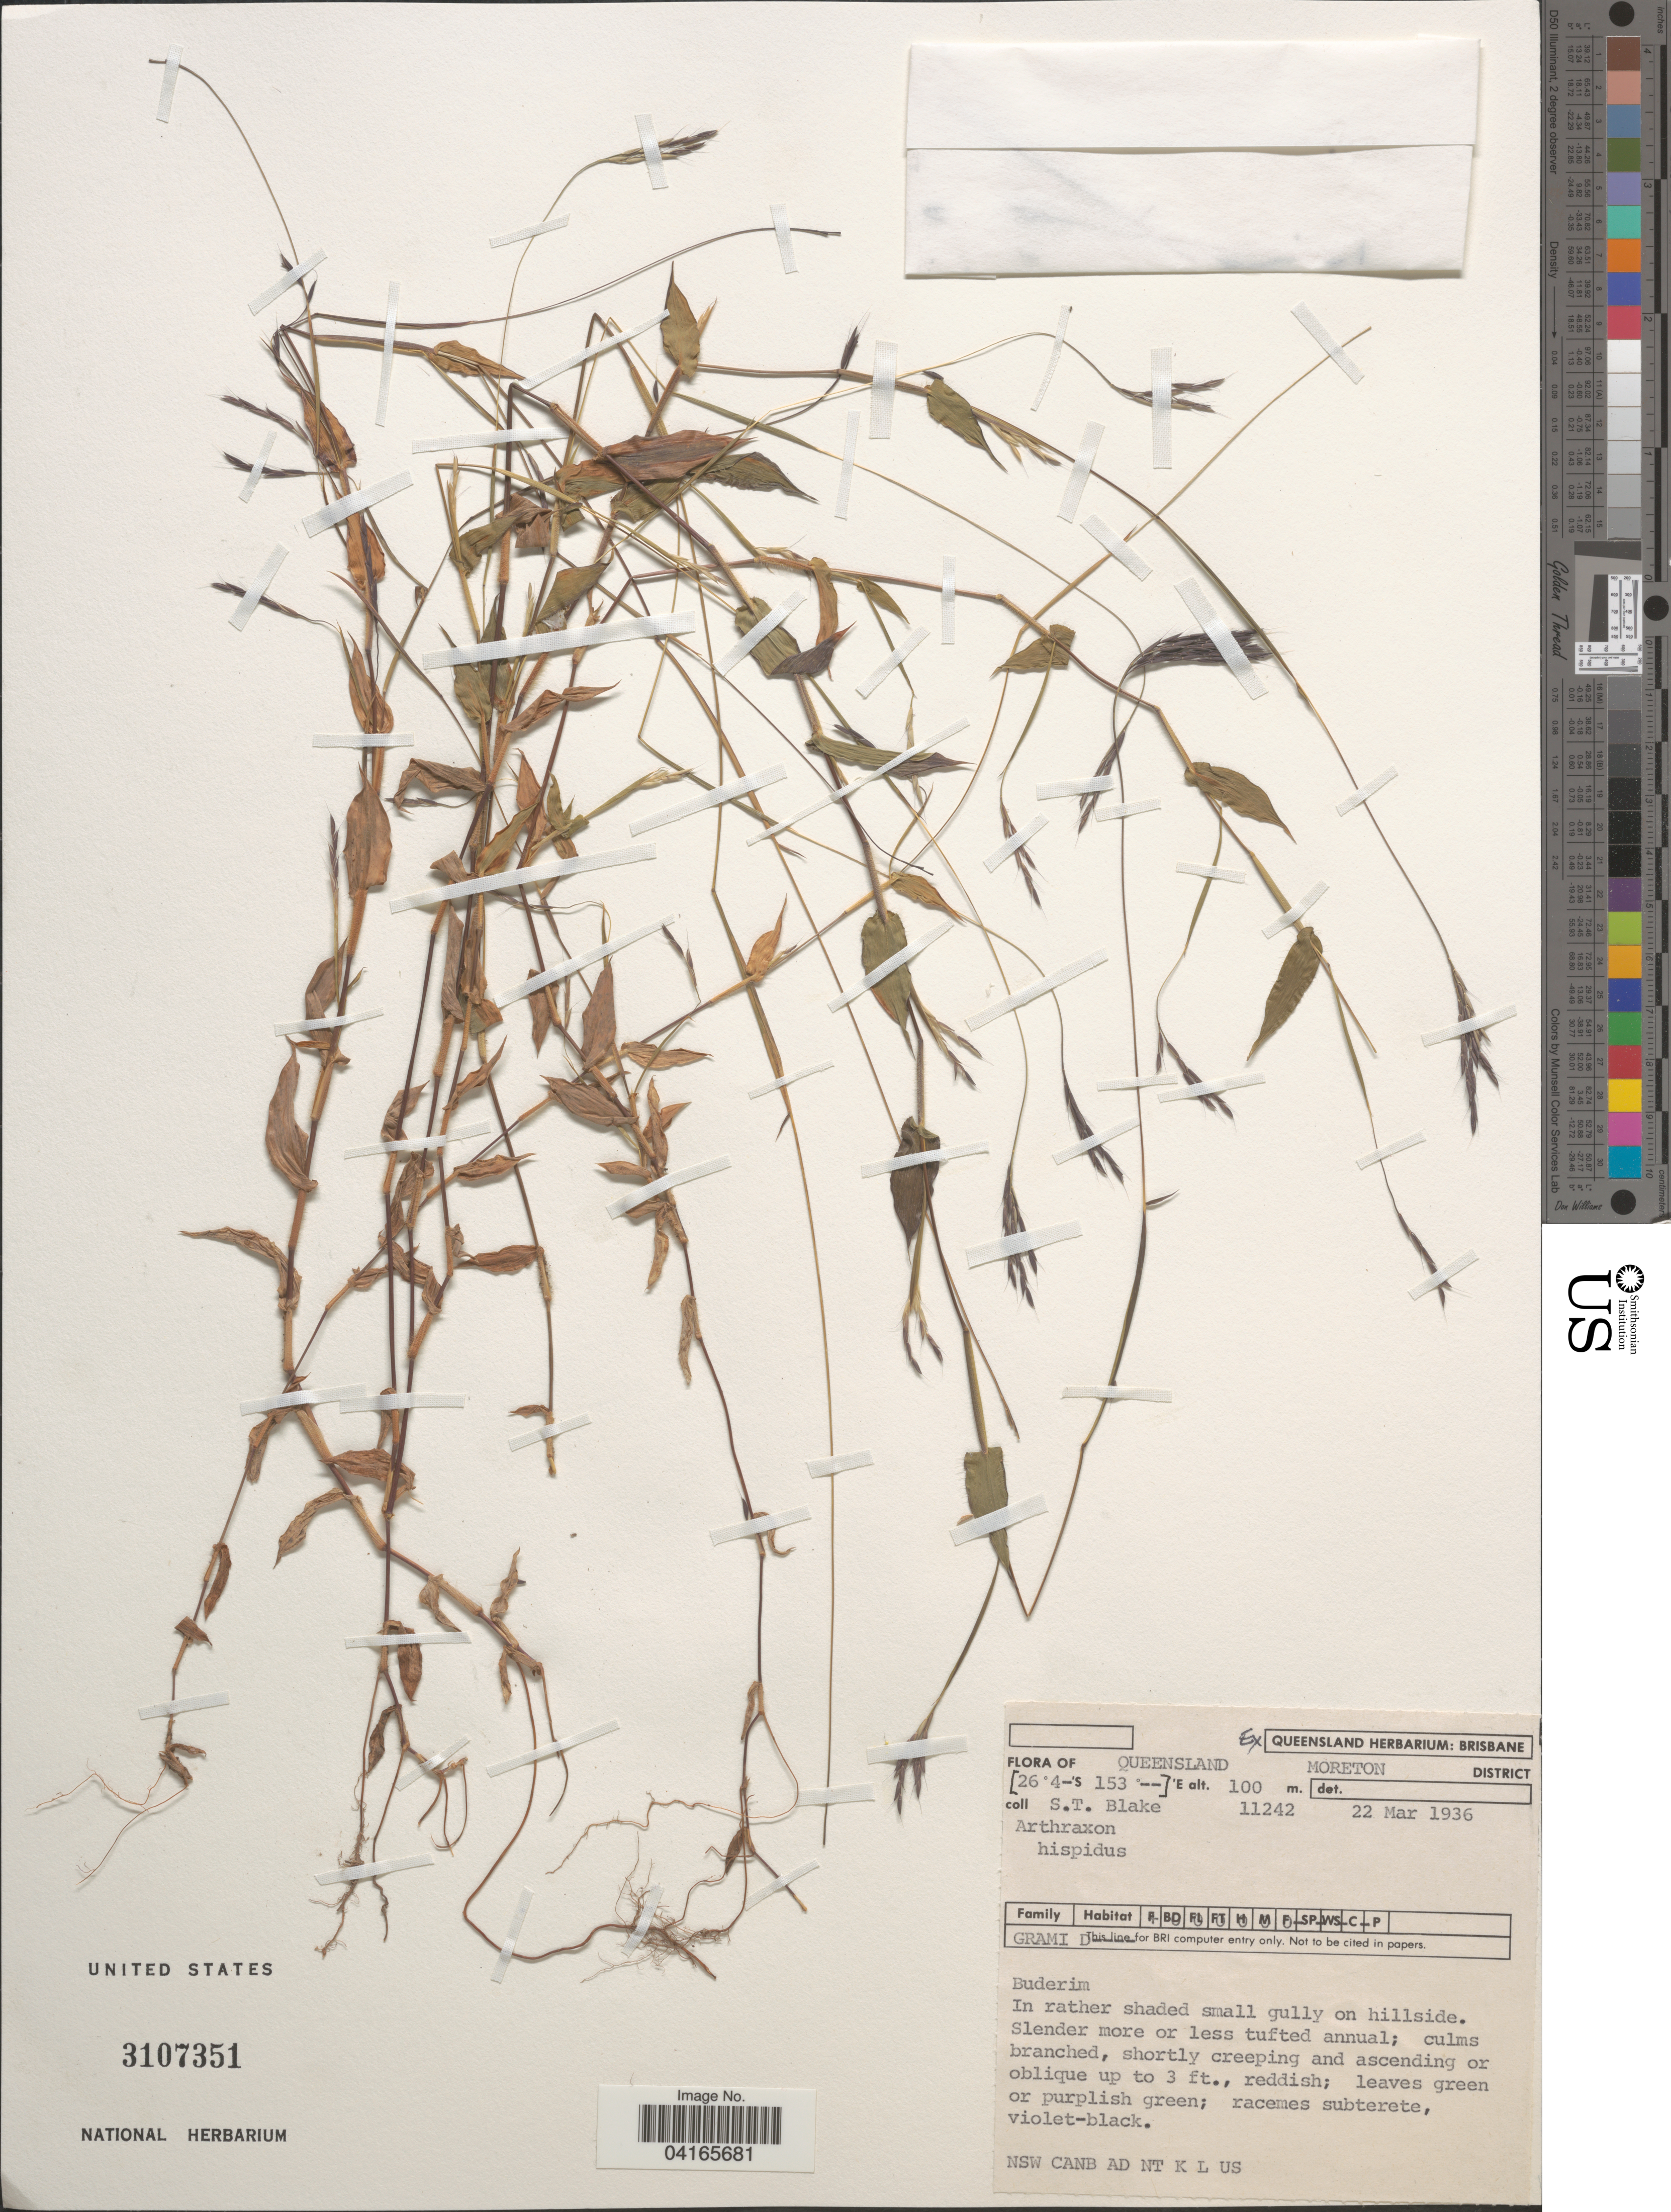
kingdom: Plantae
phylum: Tracheophyta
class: Liliopsida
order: Poales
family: Poaceae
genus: Arthraxon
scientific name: Arthraxon hispidus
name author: (Thunb.) Makino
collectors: S. T. Blake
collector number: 11242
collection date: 1936-03-22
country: Australia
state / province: Queensland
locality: Moreton District.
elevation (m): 100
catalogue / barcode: US 3107351